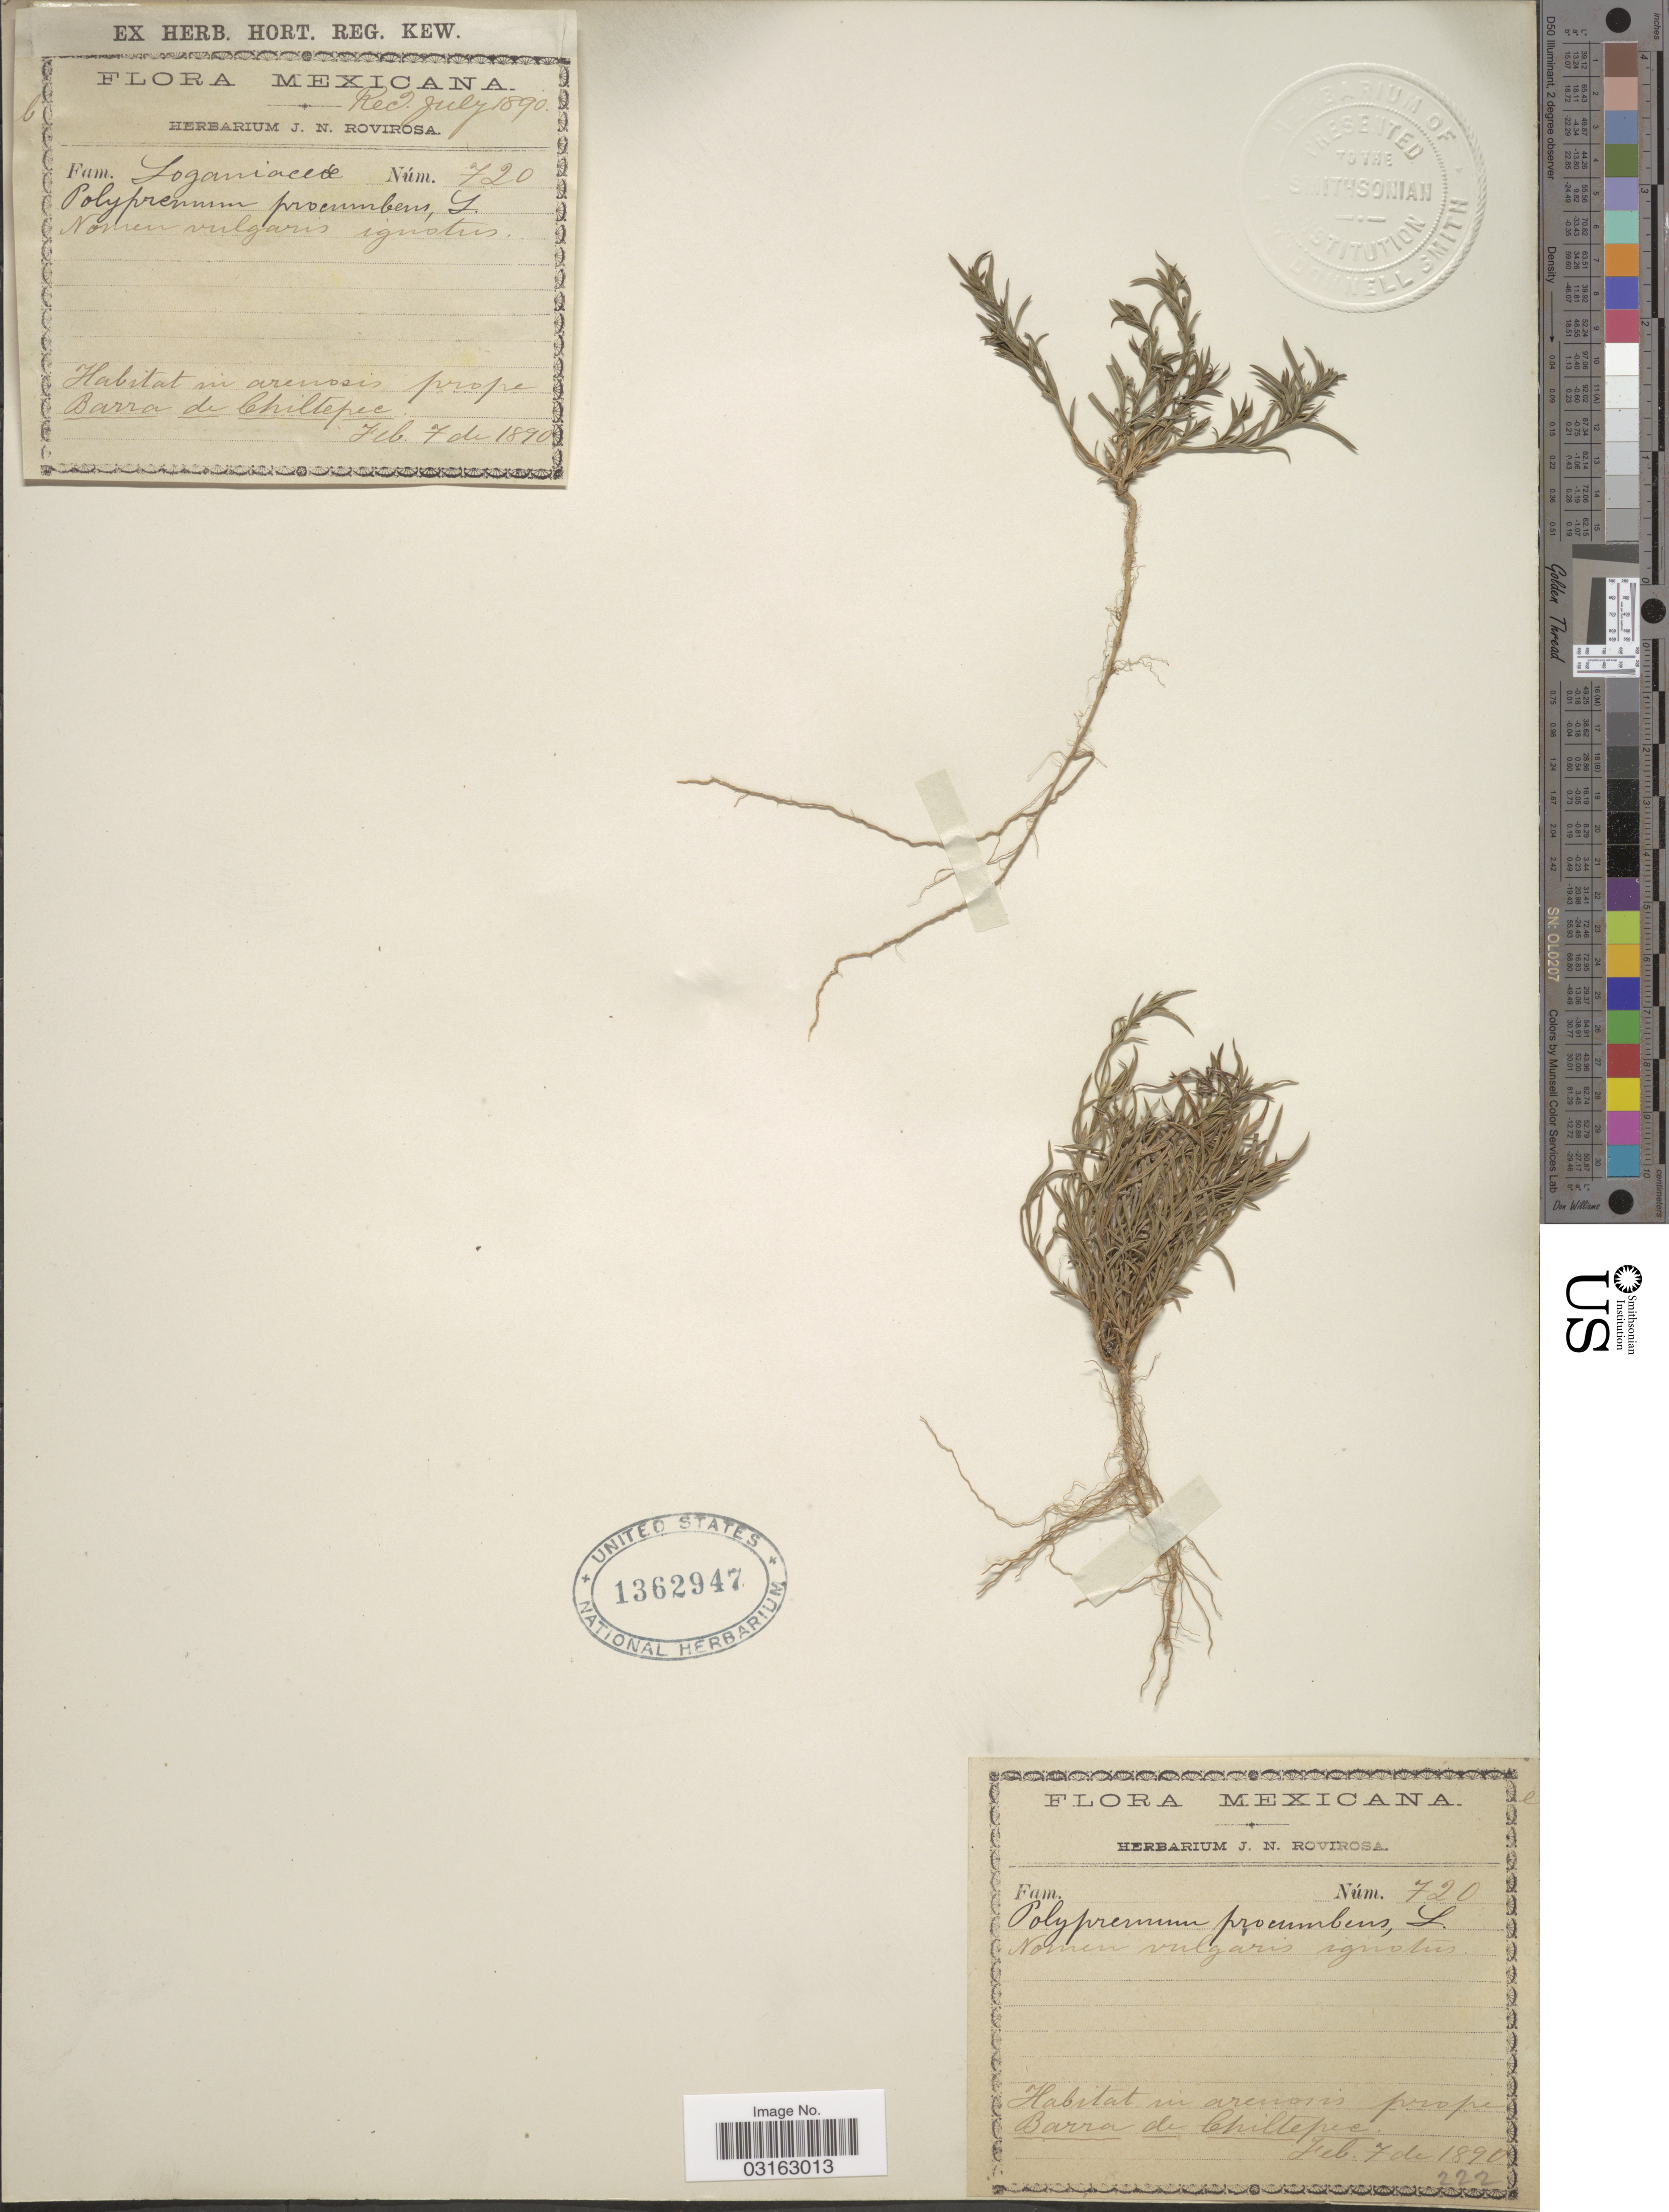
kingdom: Plantae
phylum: Tracheophyta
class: Magnoliopsida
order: Lamiales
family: Tetrachondraceae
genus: Polypremum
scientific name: Polypremum procumbens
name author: L.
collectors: ex herb. J. N. Rovirosa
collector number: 720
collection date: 1890-02-07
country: Mexico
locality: In arenosis prope Barra de Chiltepec.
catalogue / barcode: US 1362947